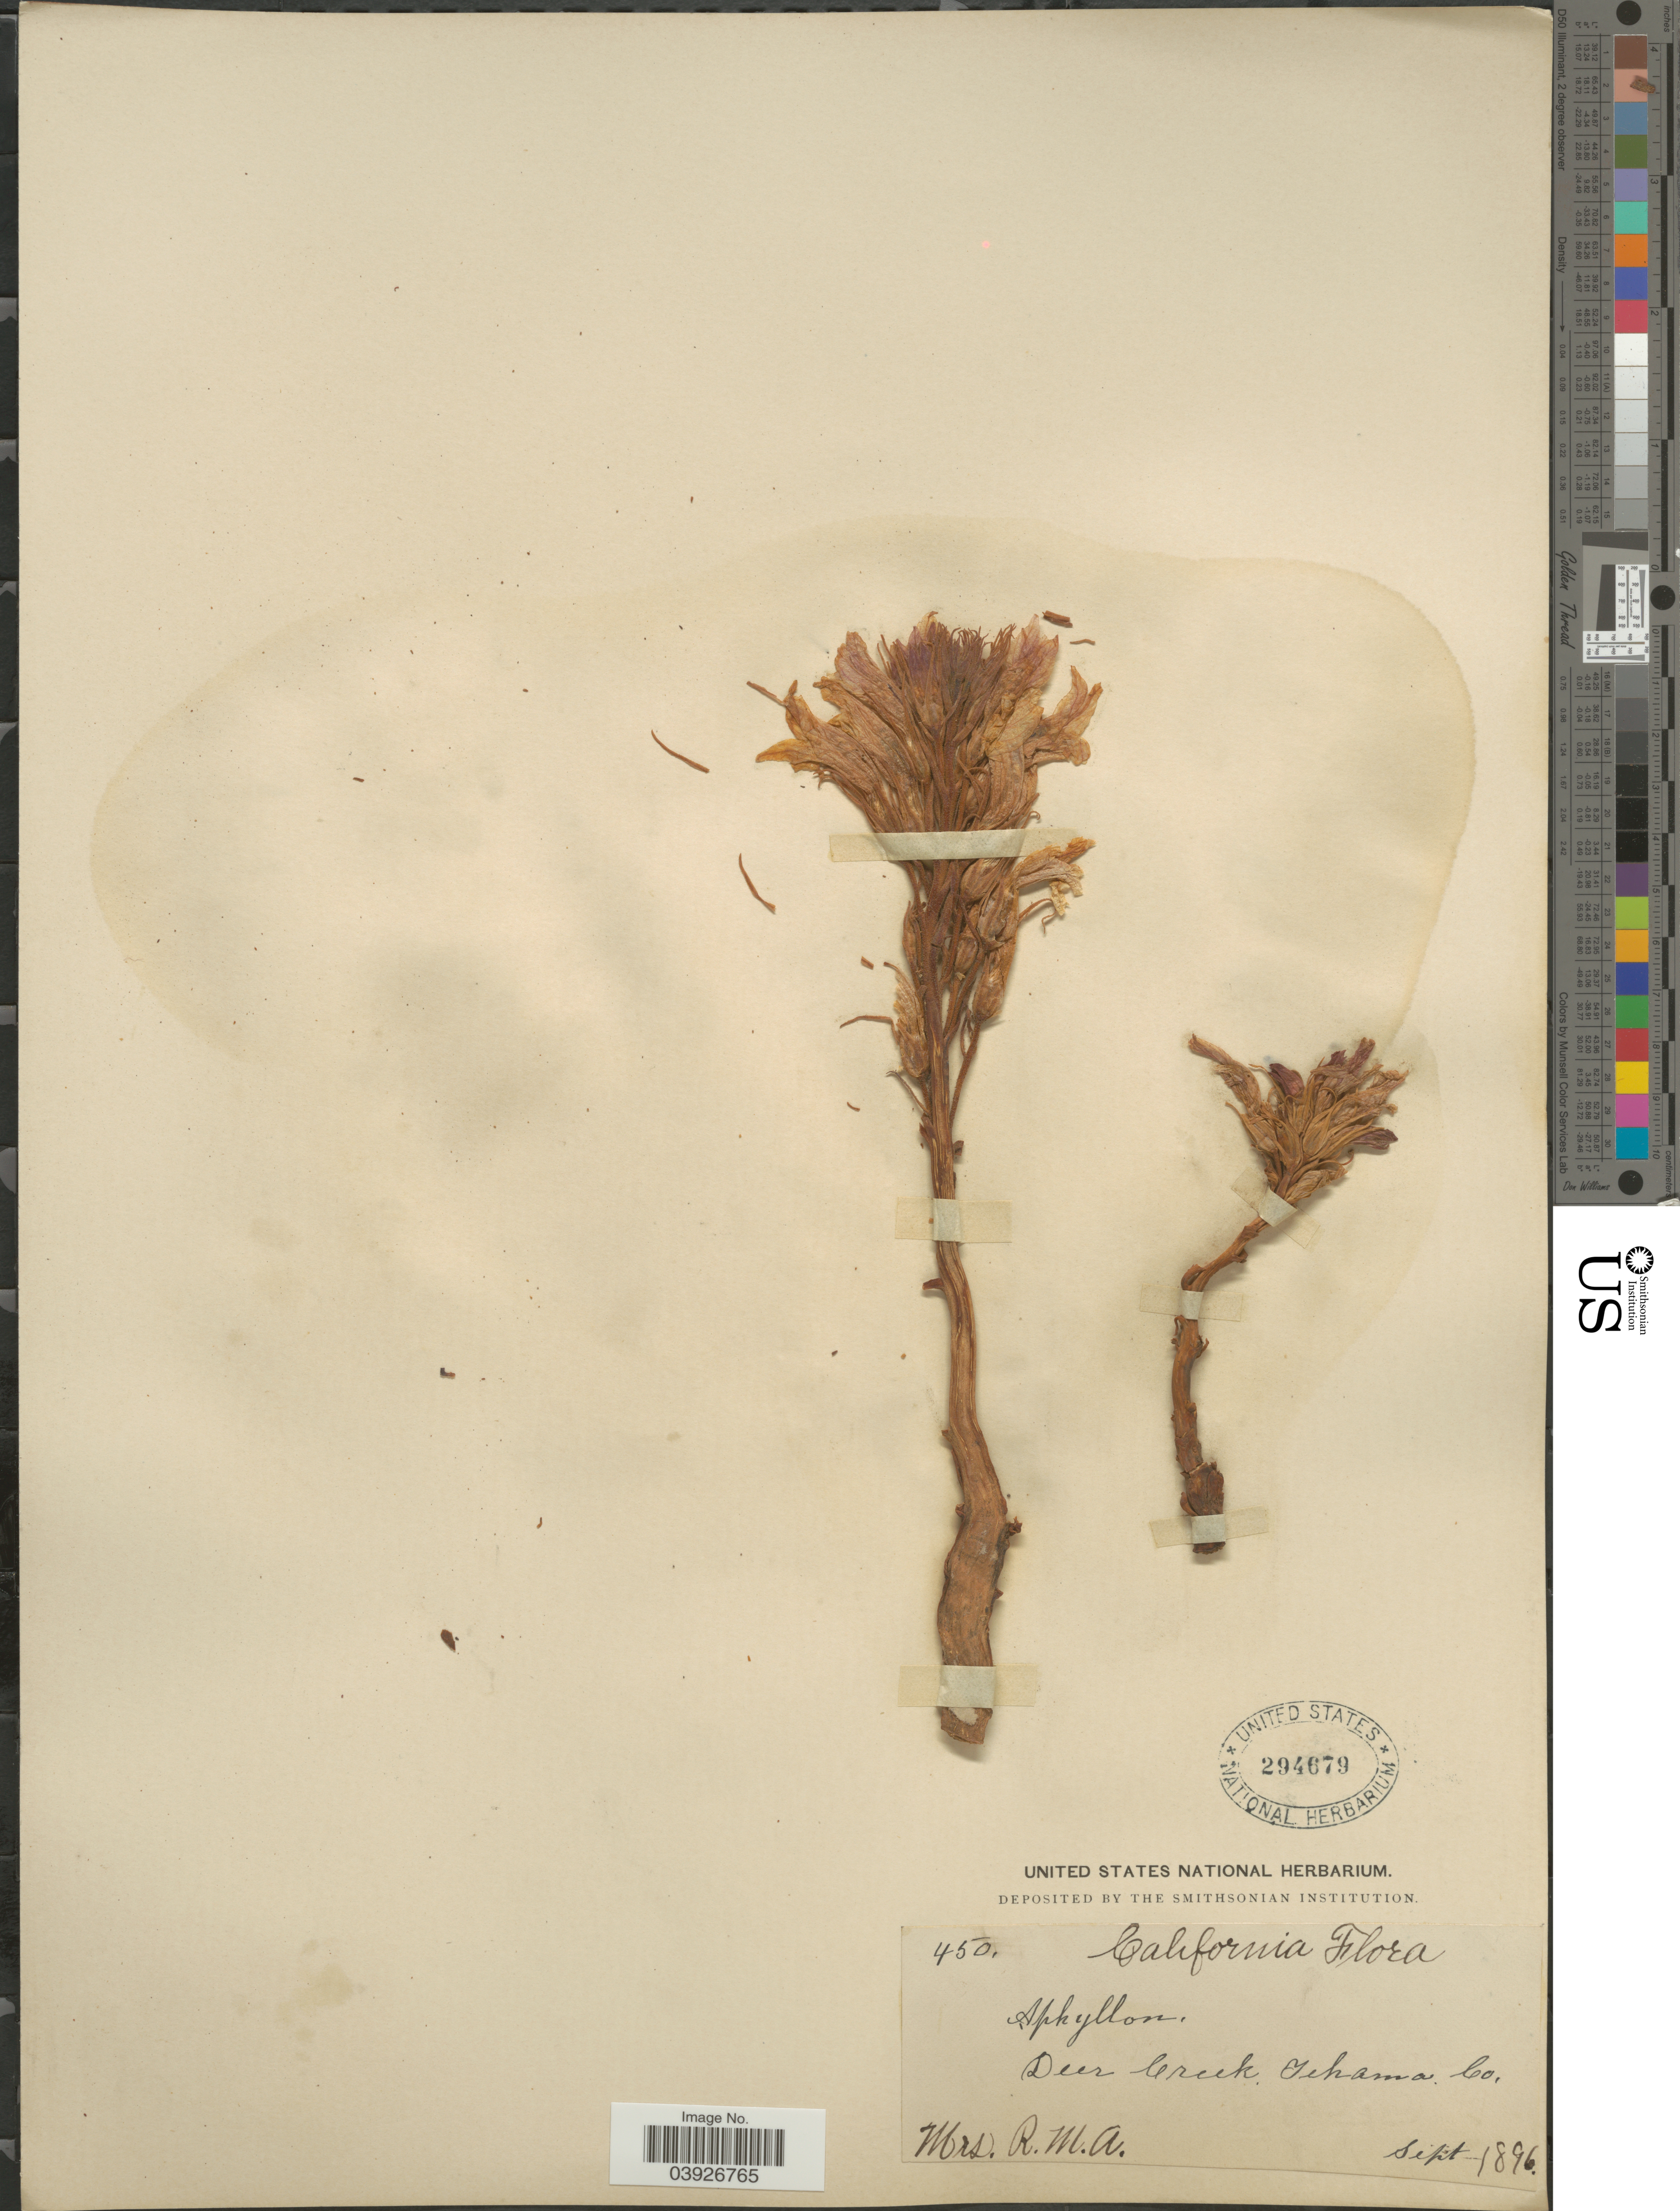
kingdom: Plantae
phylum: Tracheophyta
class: Magnoliopsida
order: Lamiales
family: Orobanchaceae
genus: Aphyllon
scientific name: Aphyllon sp.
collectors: Mrs. R. M. A.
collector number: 450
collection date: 1896-09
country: United States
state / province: California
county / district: Tehama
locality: Deer Creek. Tehama Co.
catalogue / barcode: US 294679